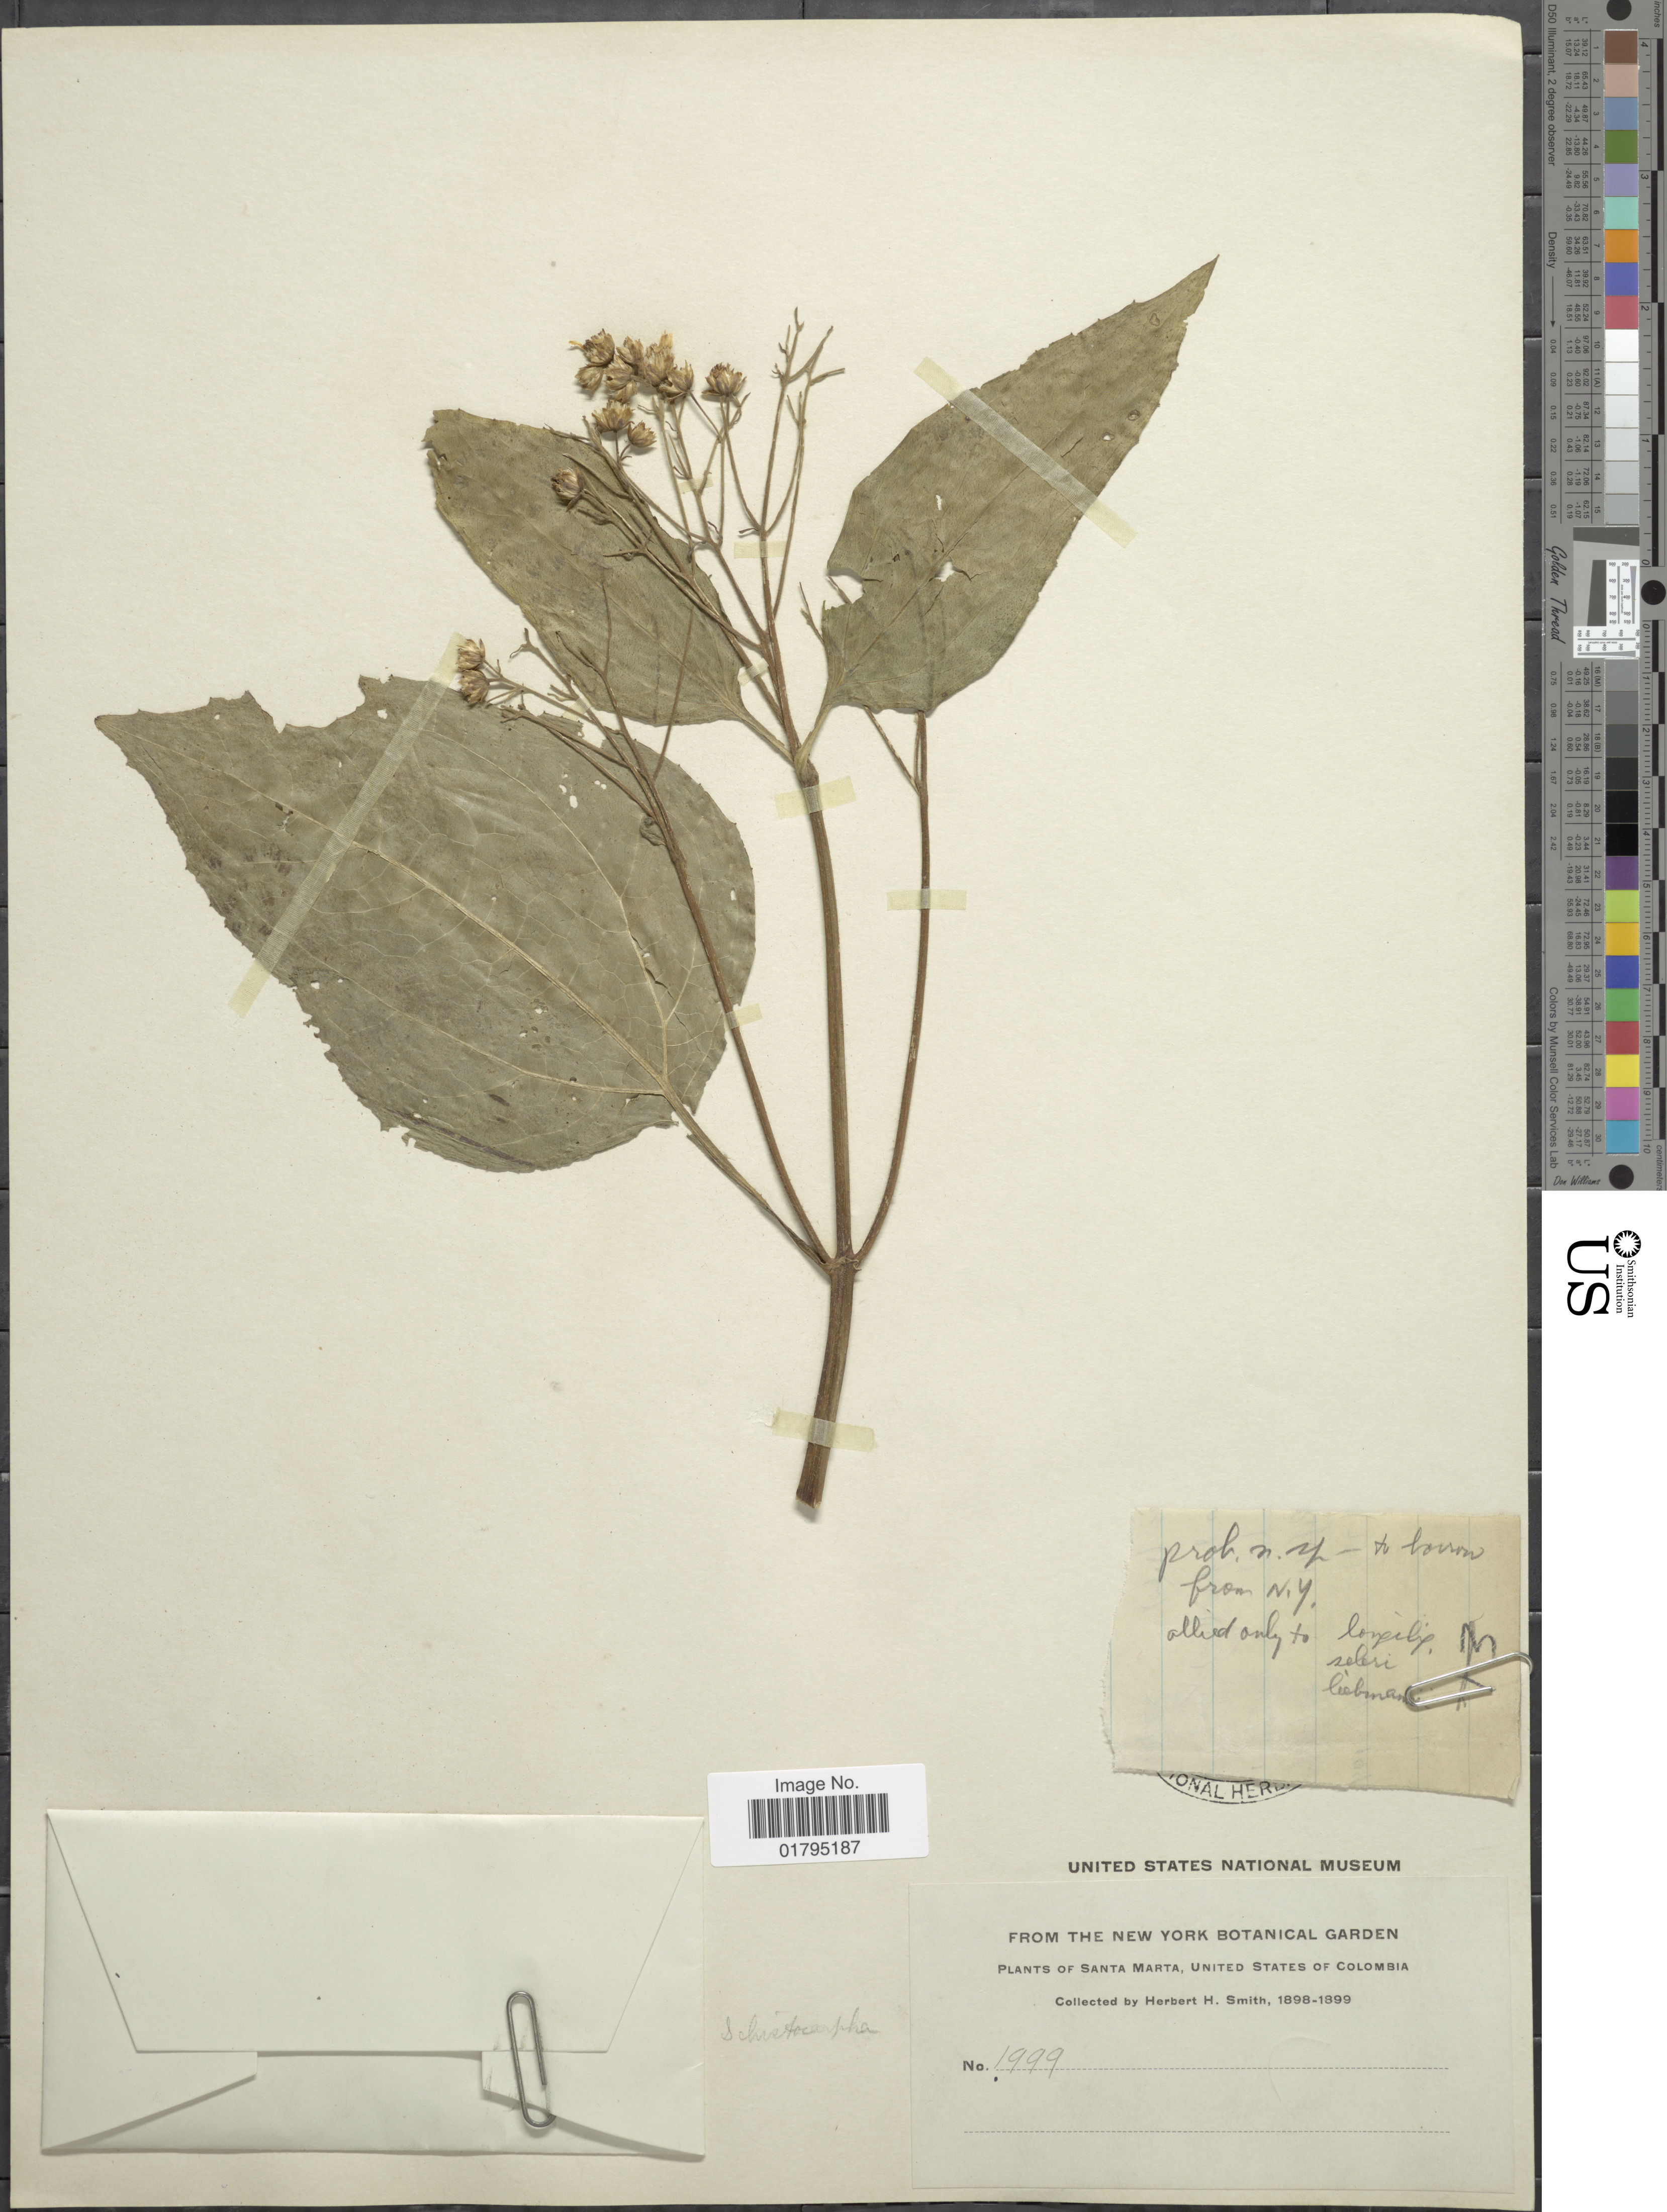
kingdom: Plantae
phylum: Tracheophyta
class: Magnoliopsida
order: Asterales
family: Asteraceae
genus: Schistocarpha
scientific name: Schistocarpha sinforosii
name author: Cuatrec.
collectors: Herbert H. Smith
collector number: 1999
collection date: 1898/1899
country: Colombia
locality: Santa Marta, United States of Colombia.